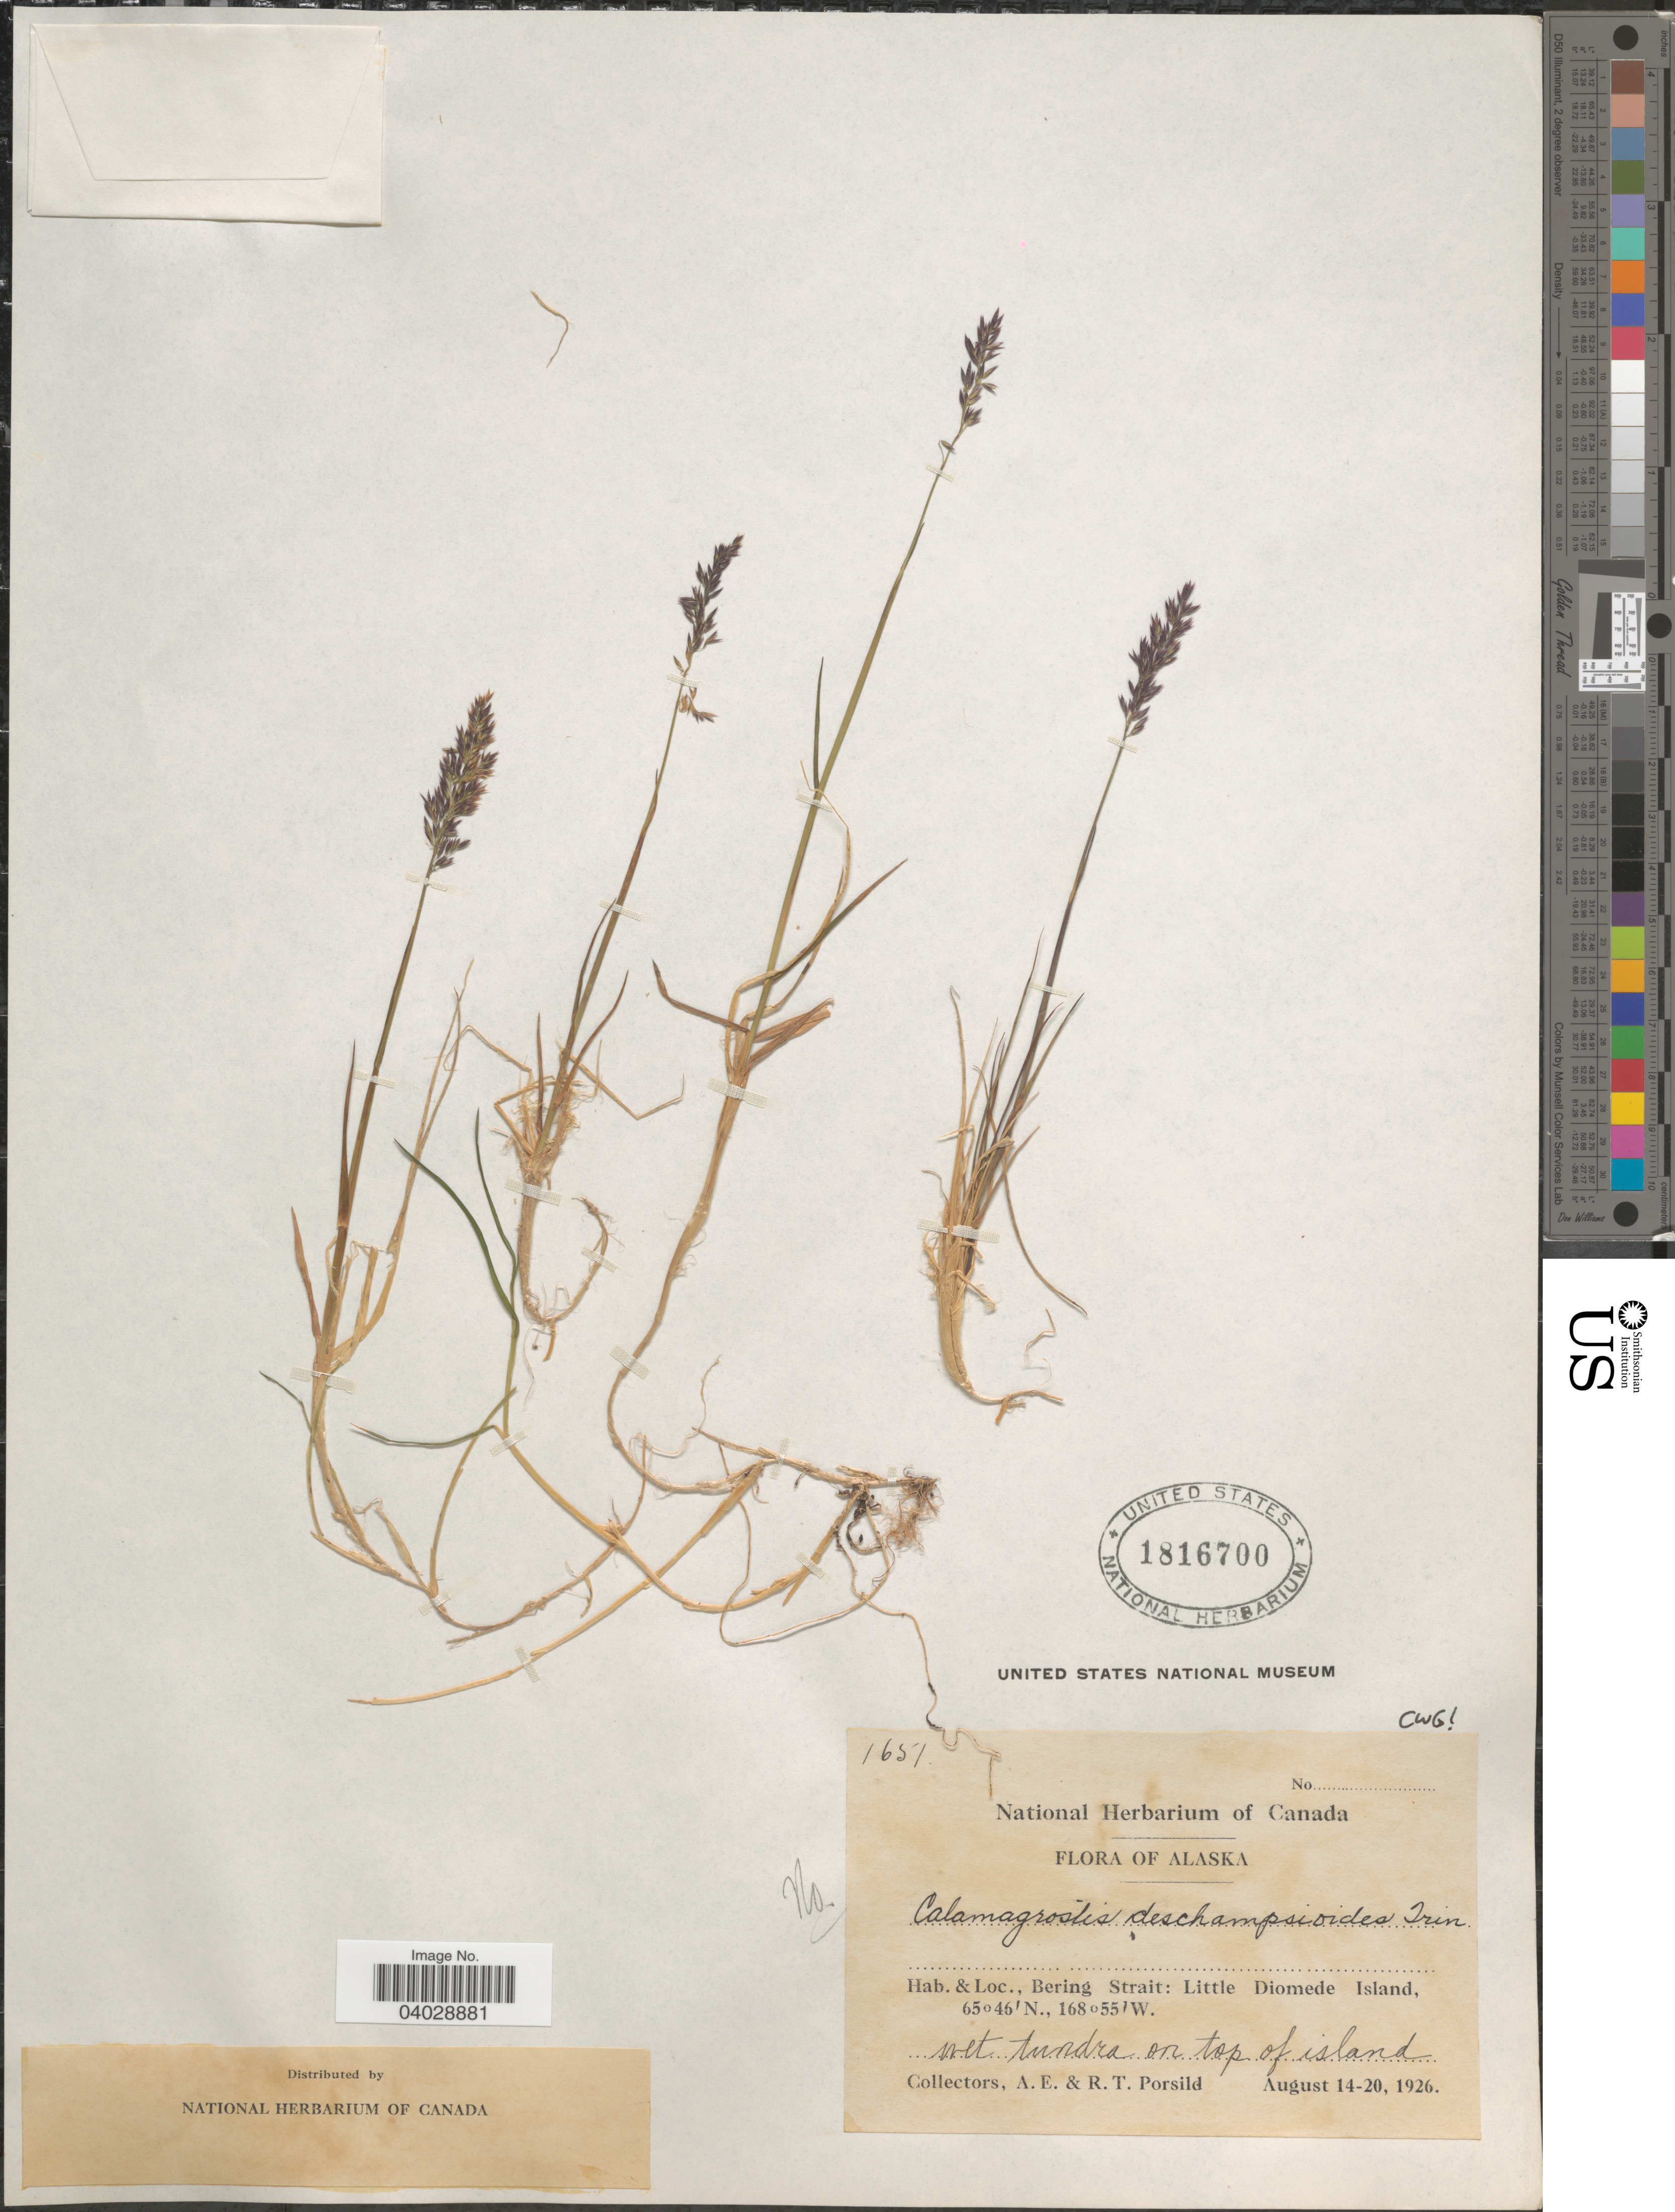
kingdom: Plantae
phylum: Tracheophyta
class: Liliopsida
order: Poales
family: Poaceae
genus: Calamagrostis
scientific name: Calamagrostis deschampsioides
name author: Trin.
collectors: A. E. Porsild & R. T. Porsild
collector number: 1651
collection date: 1926-08-14/1926-08-20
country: United States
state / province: Alaska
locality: Bering Strait: Little Diomede Island, wet tundra on top of island.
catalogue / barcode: US 1816700